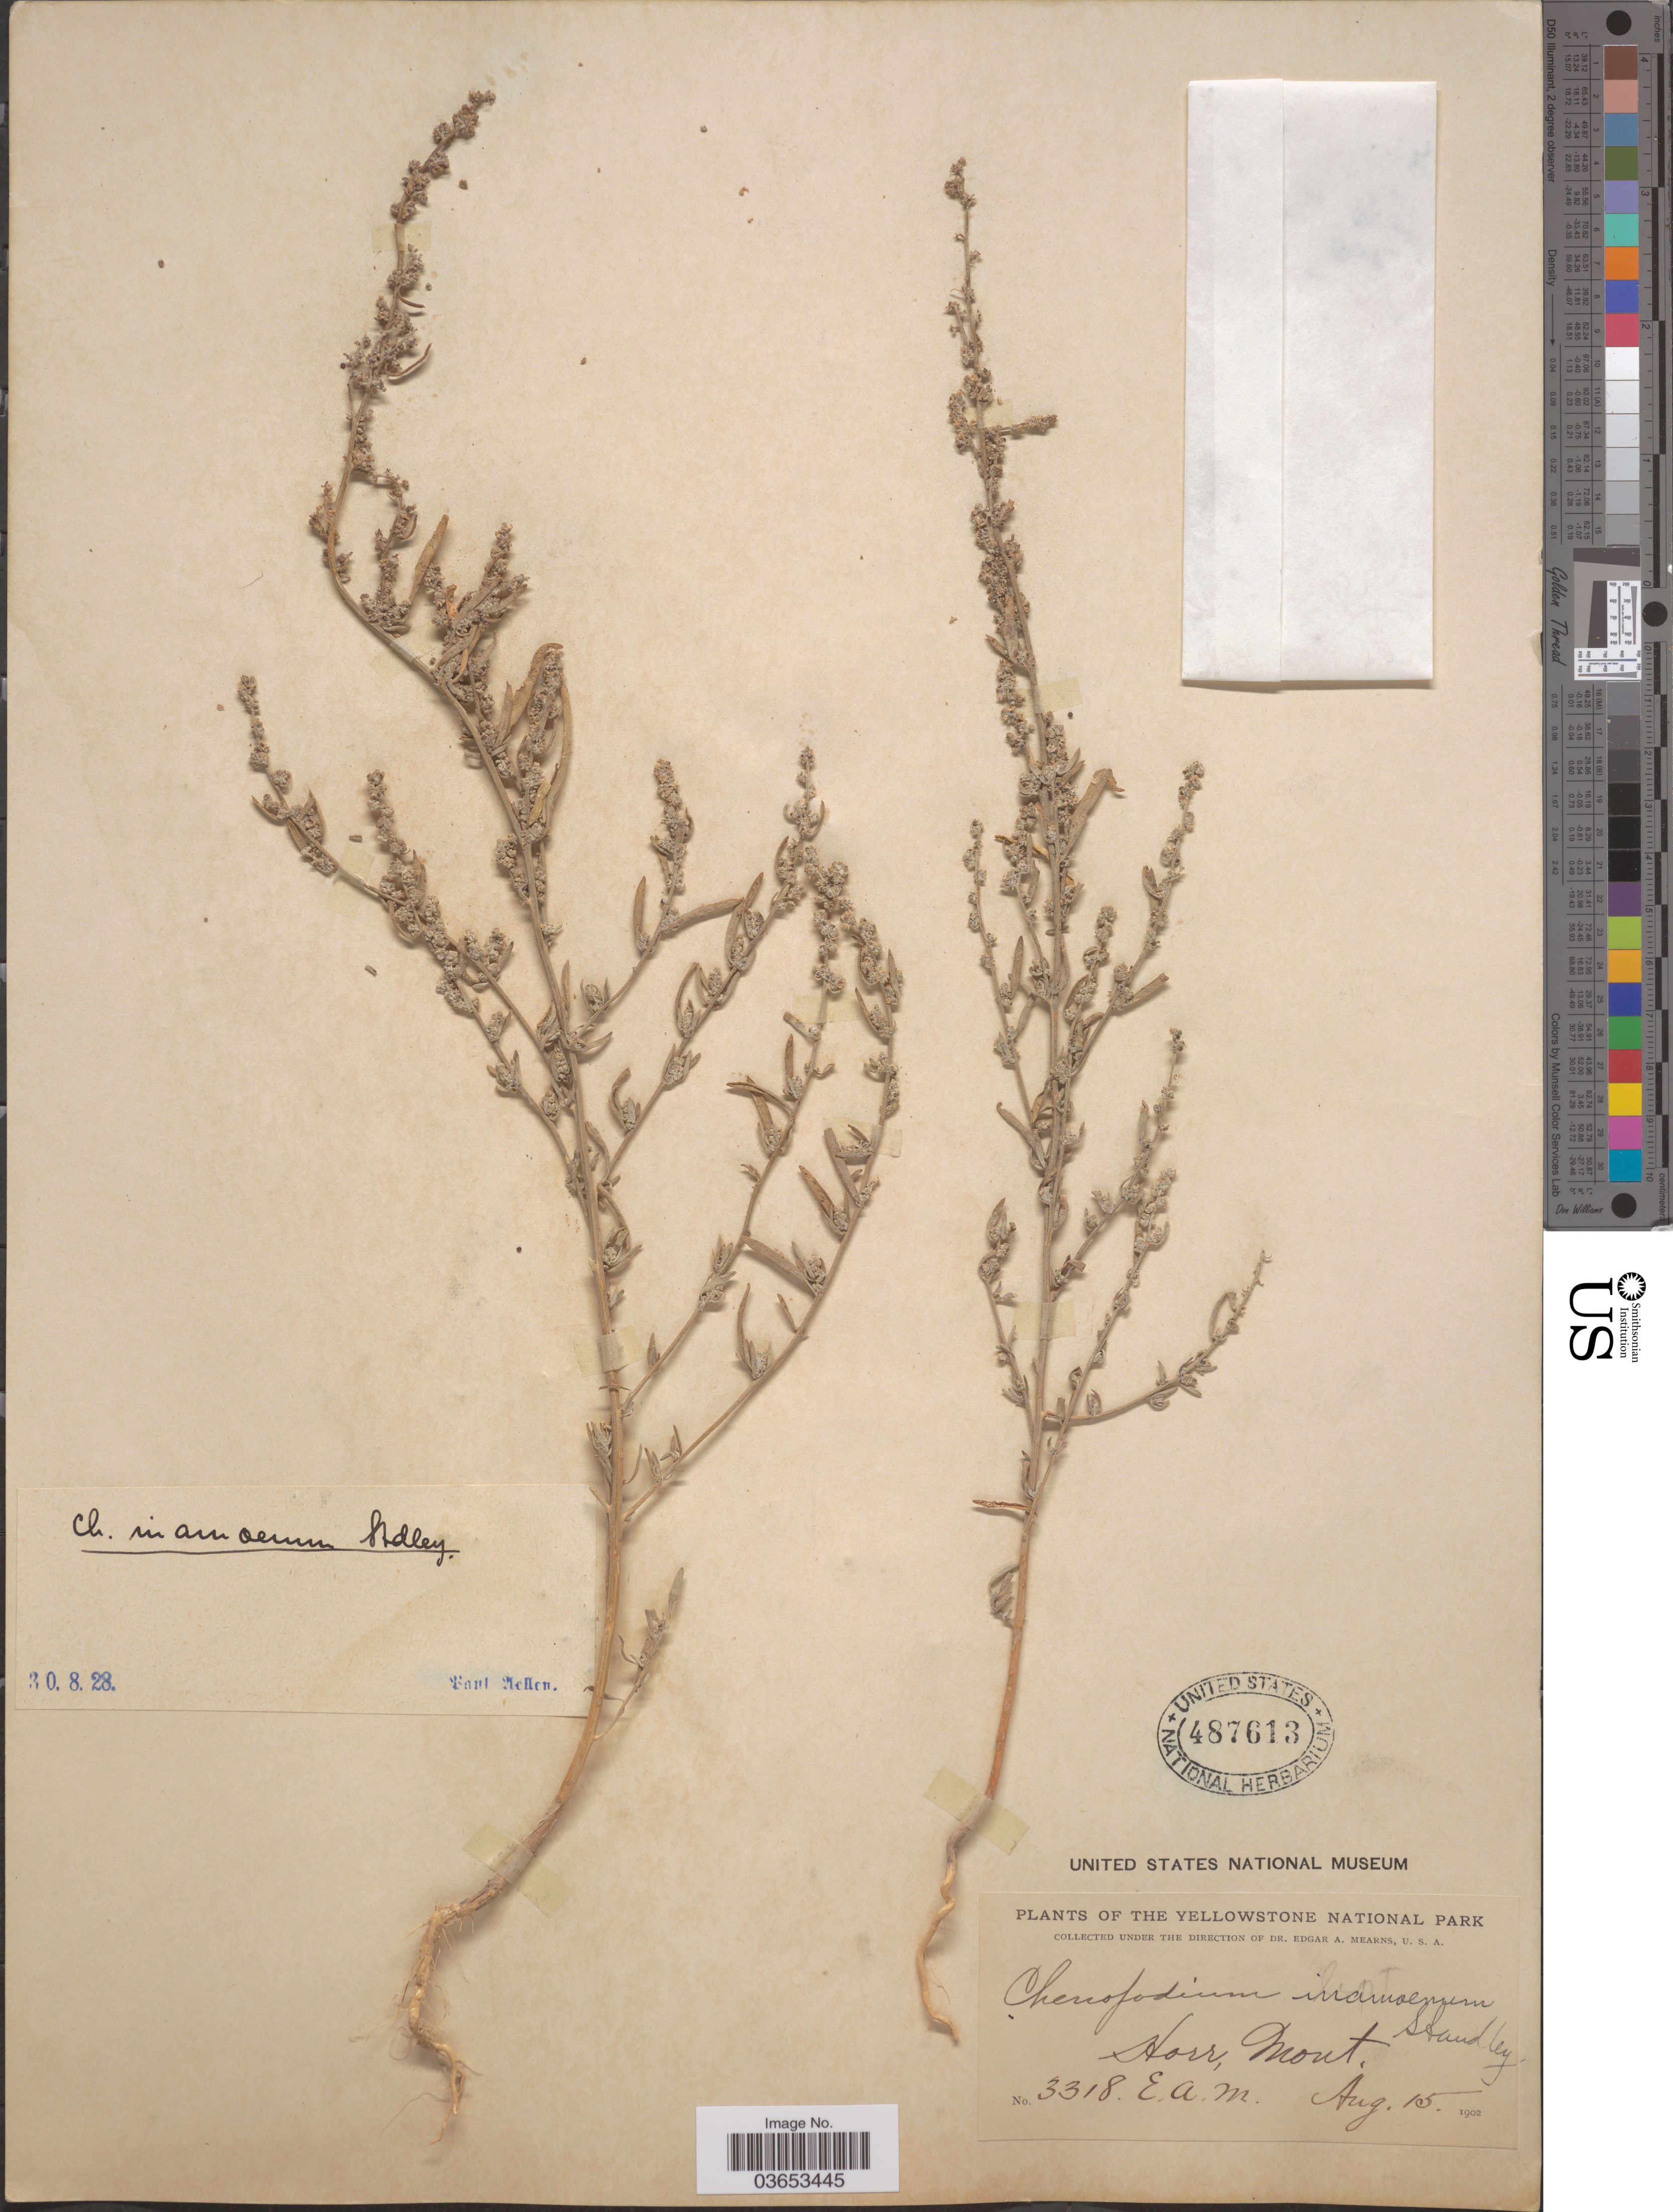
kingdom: Plantae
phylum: Tracheophyta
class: Magnoliopsida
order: Caryophyllales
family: Amaranthaceae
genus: Chenopodium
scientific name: Chenopodium inamoenum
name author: Standl.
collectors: E. A. Mearns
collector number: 3318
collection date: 1902-08-15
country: United States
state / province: Montana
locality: Yellowstone National Park. Horr.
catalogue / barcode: US 487613